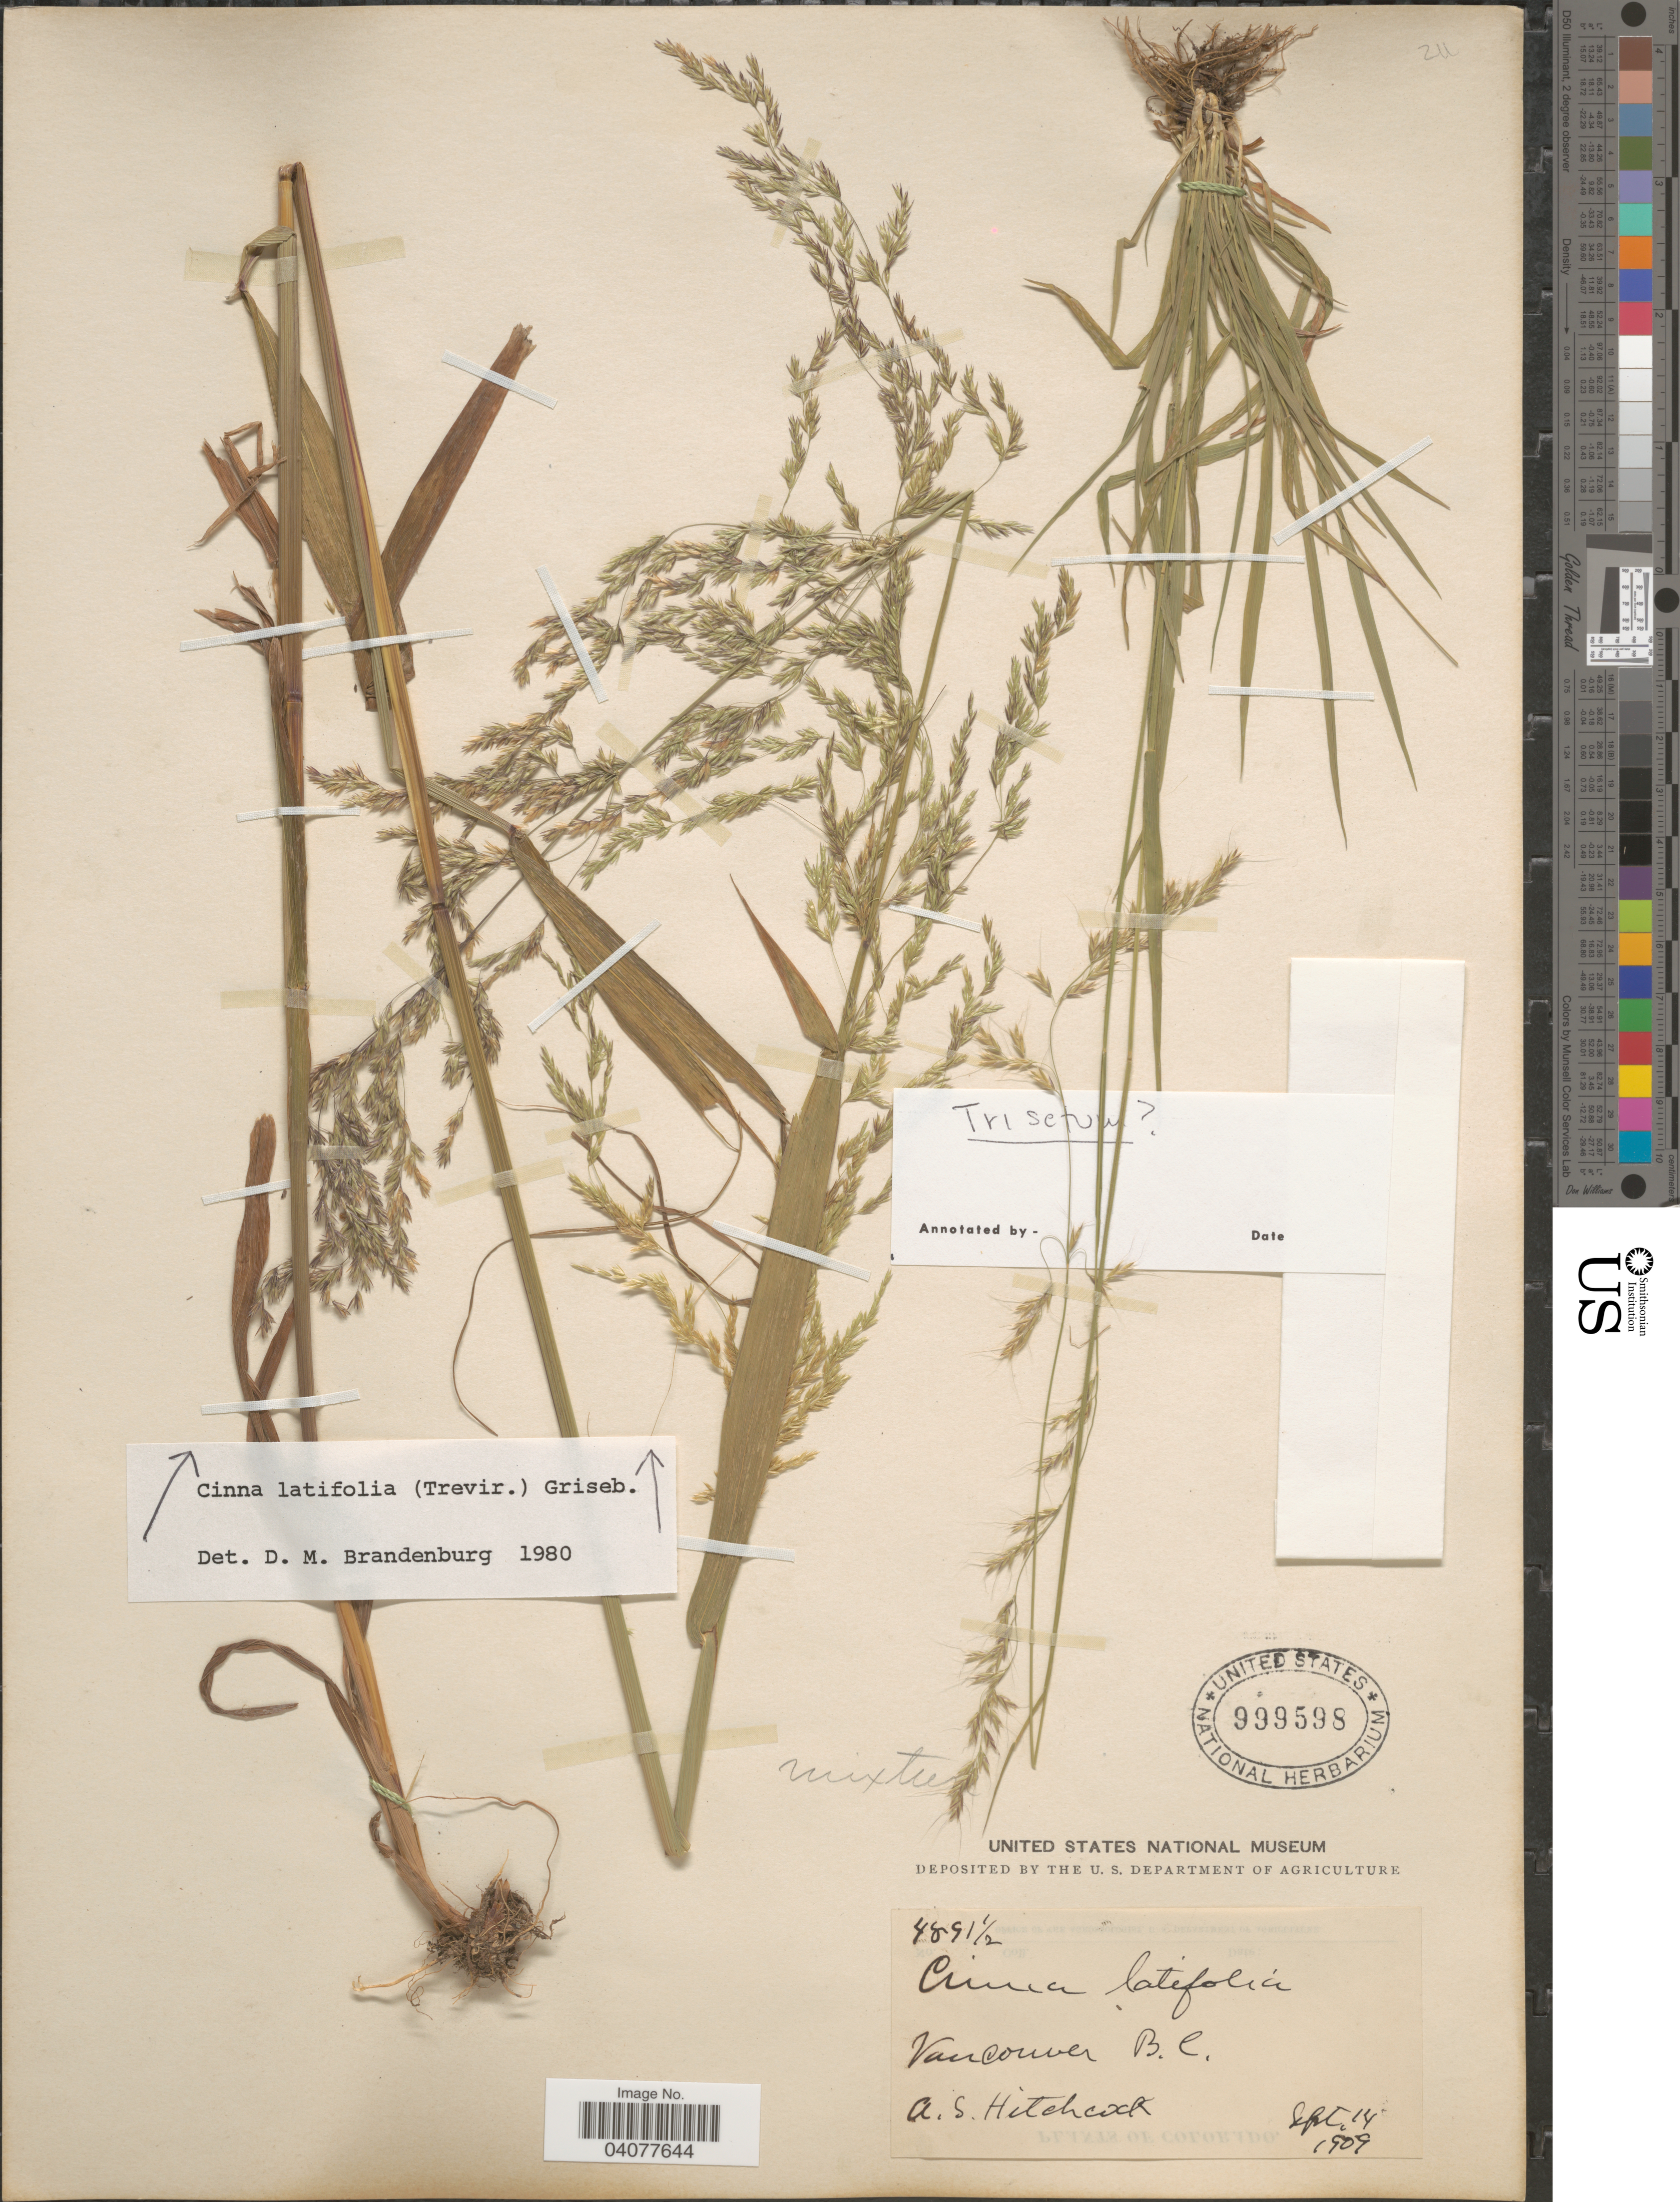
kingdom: Plantae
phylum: Tracheophyta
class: Liliopsida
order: Poales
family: Poaceae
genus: Cinna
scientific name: Cinna latifolia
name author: (Trevir. ex Goeppert) Griseb.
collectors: A. S. Hitchcock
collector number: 4891½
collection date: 1909-09-14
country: Canada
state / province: British Columbia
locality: Vancouver.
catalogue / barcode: US 999598